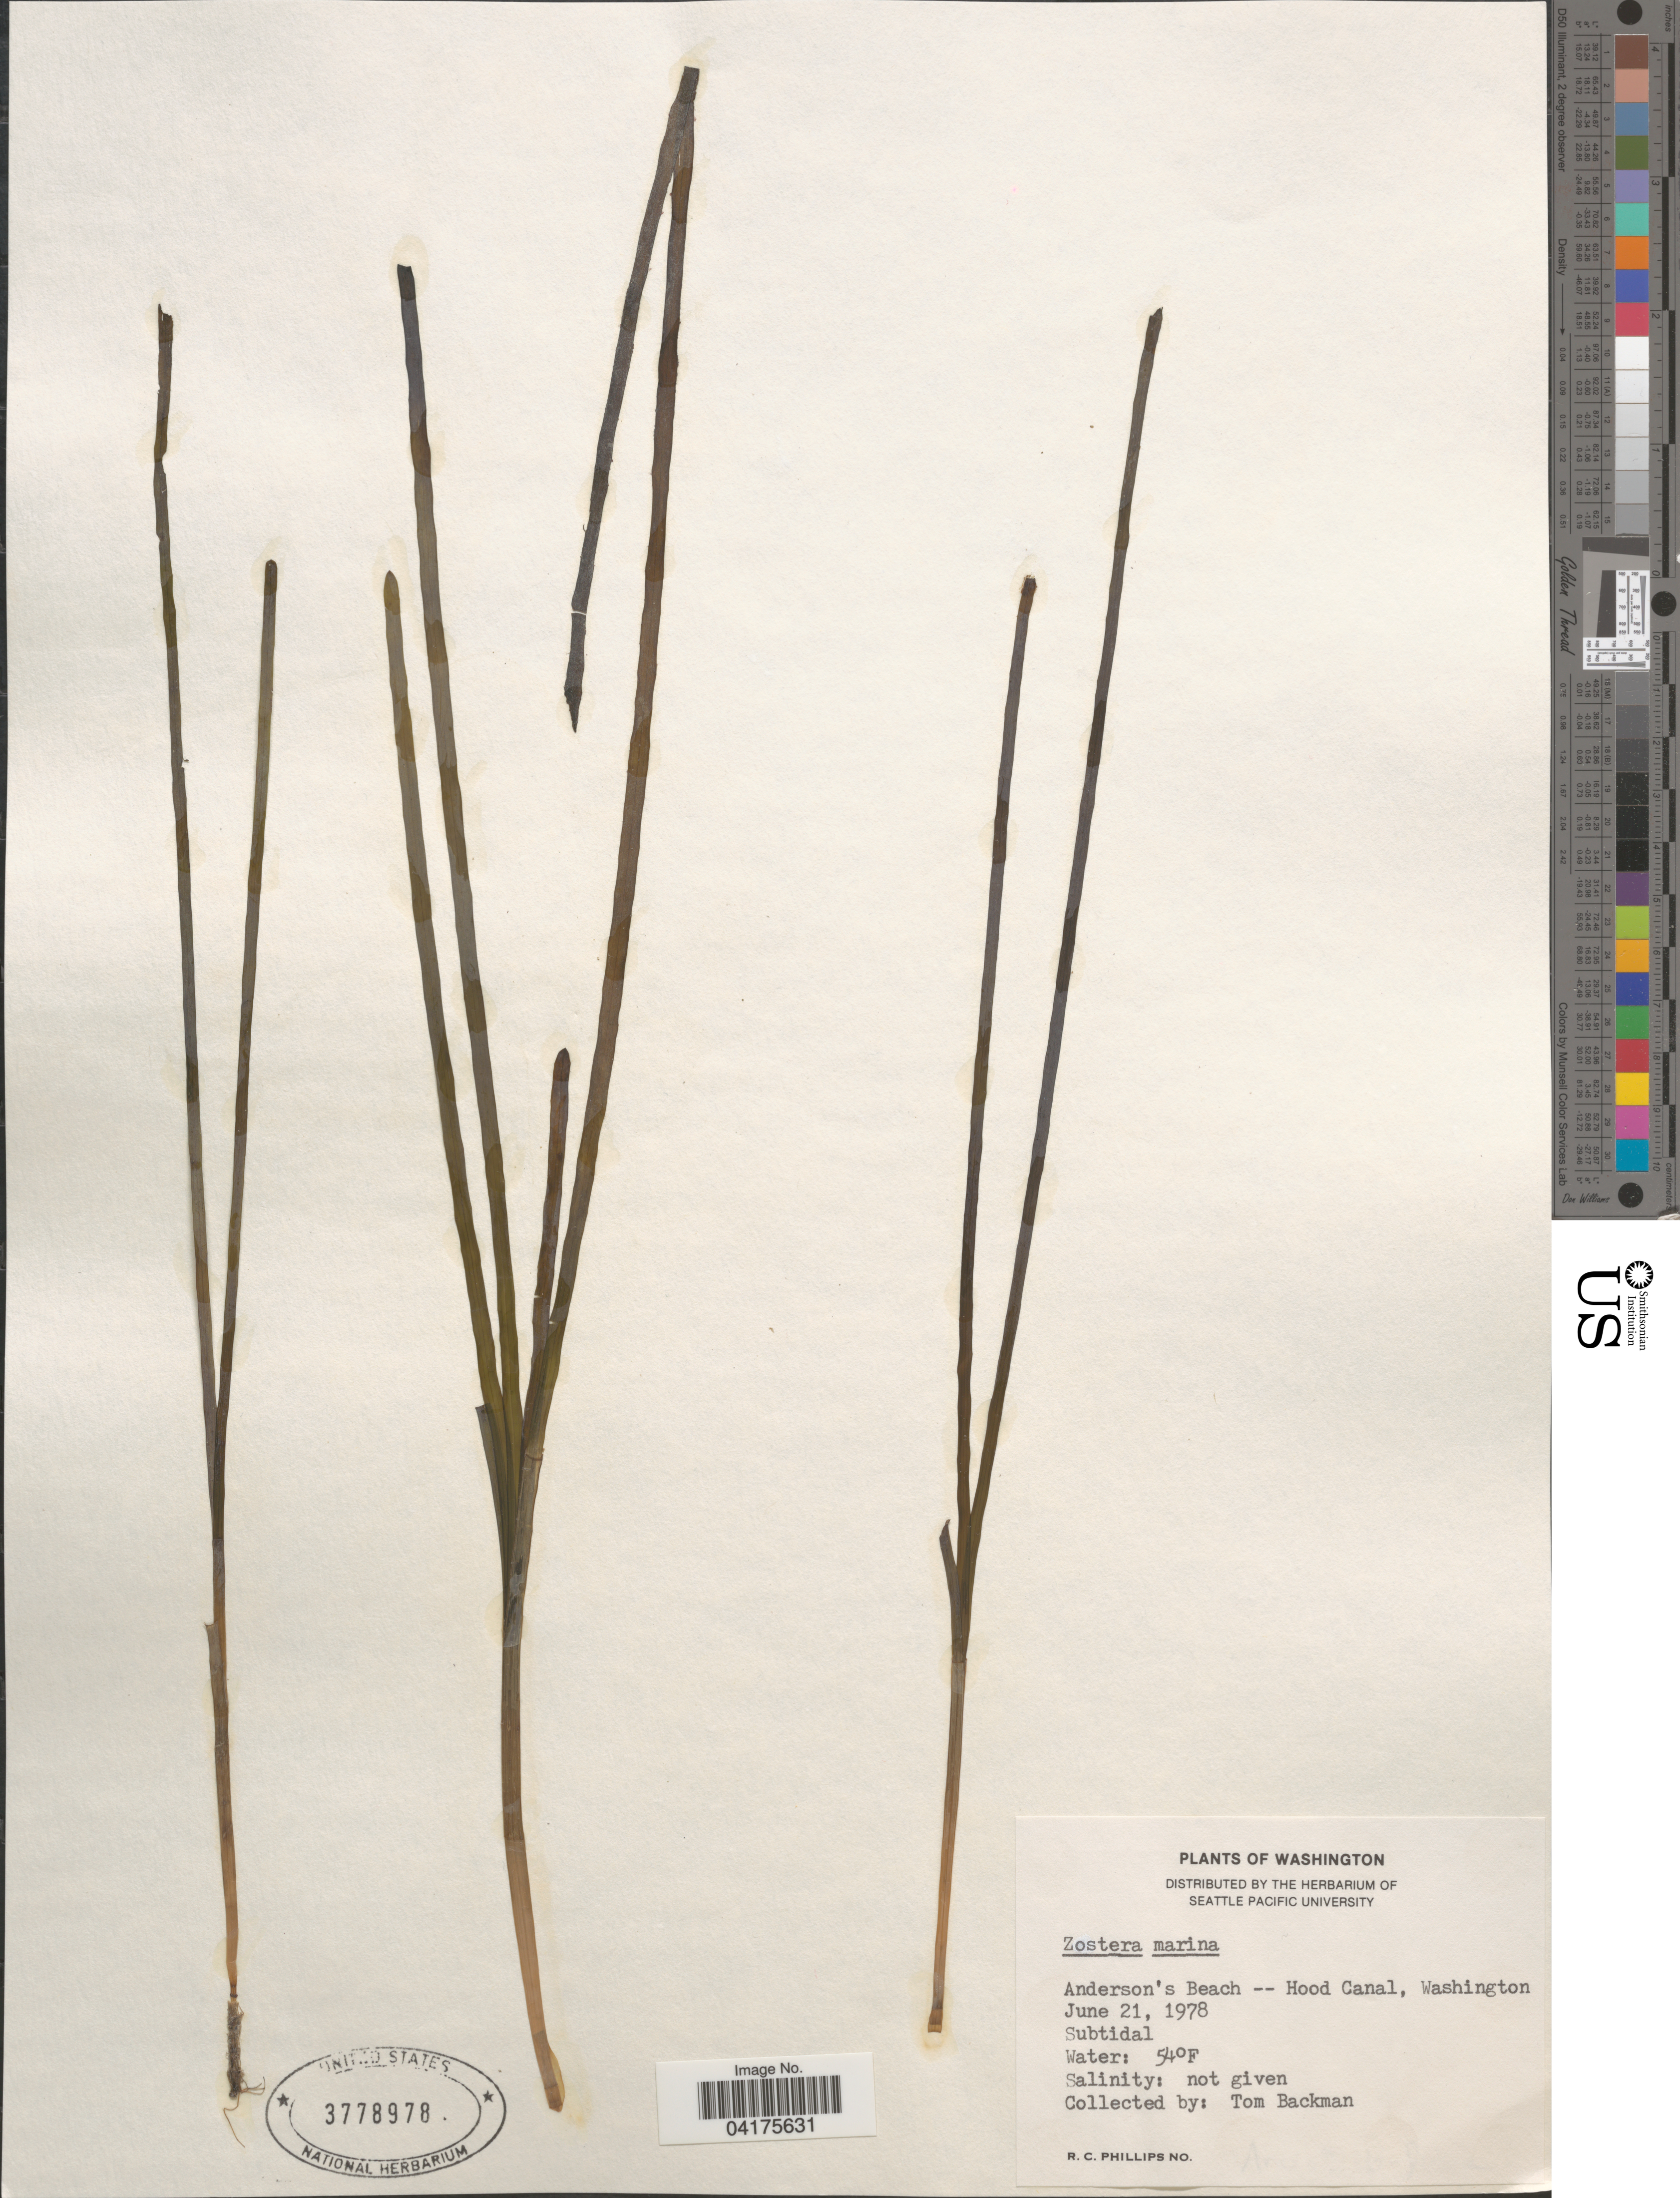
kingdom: Plantae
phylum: Tracheophyta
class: Liliopsida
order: Alismatales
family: Zosteraceae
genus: Zostera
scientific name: Zostera marina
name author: L.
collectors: T. Backman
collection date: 1978-06-21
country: United States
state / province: Washington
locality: Anderson's Beach -- Hood Canal.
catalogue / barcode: US 3778978